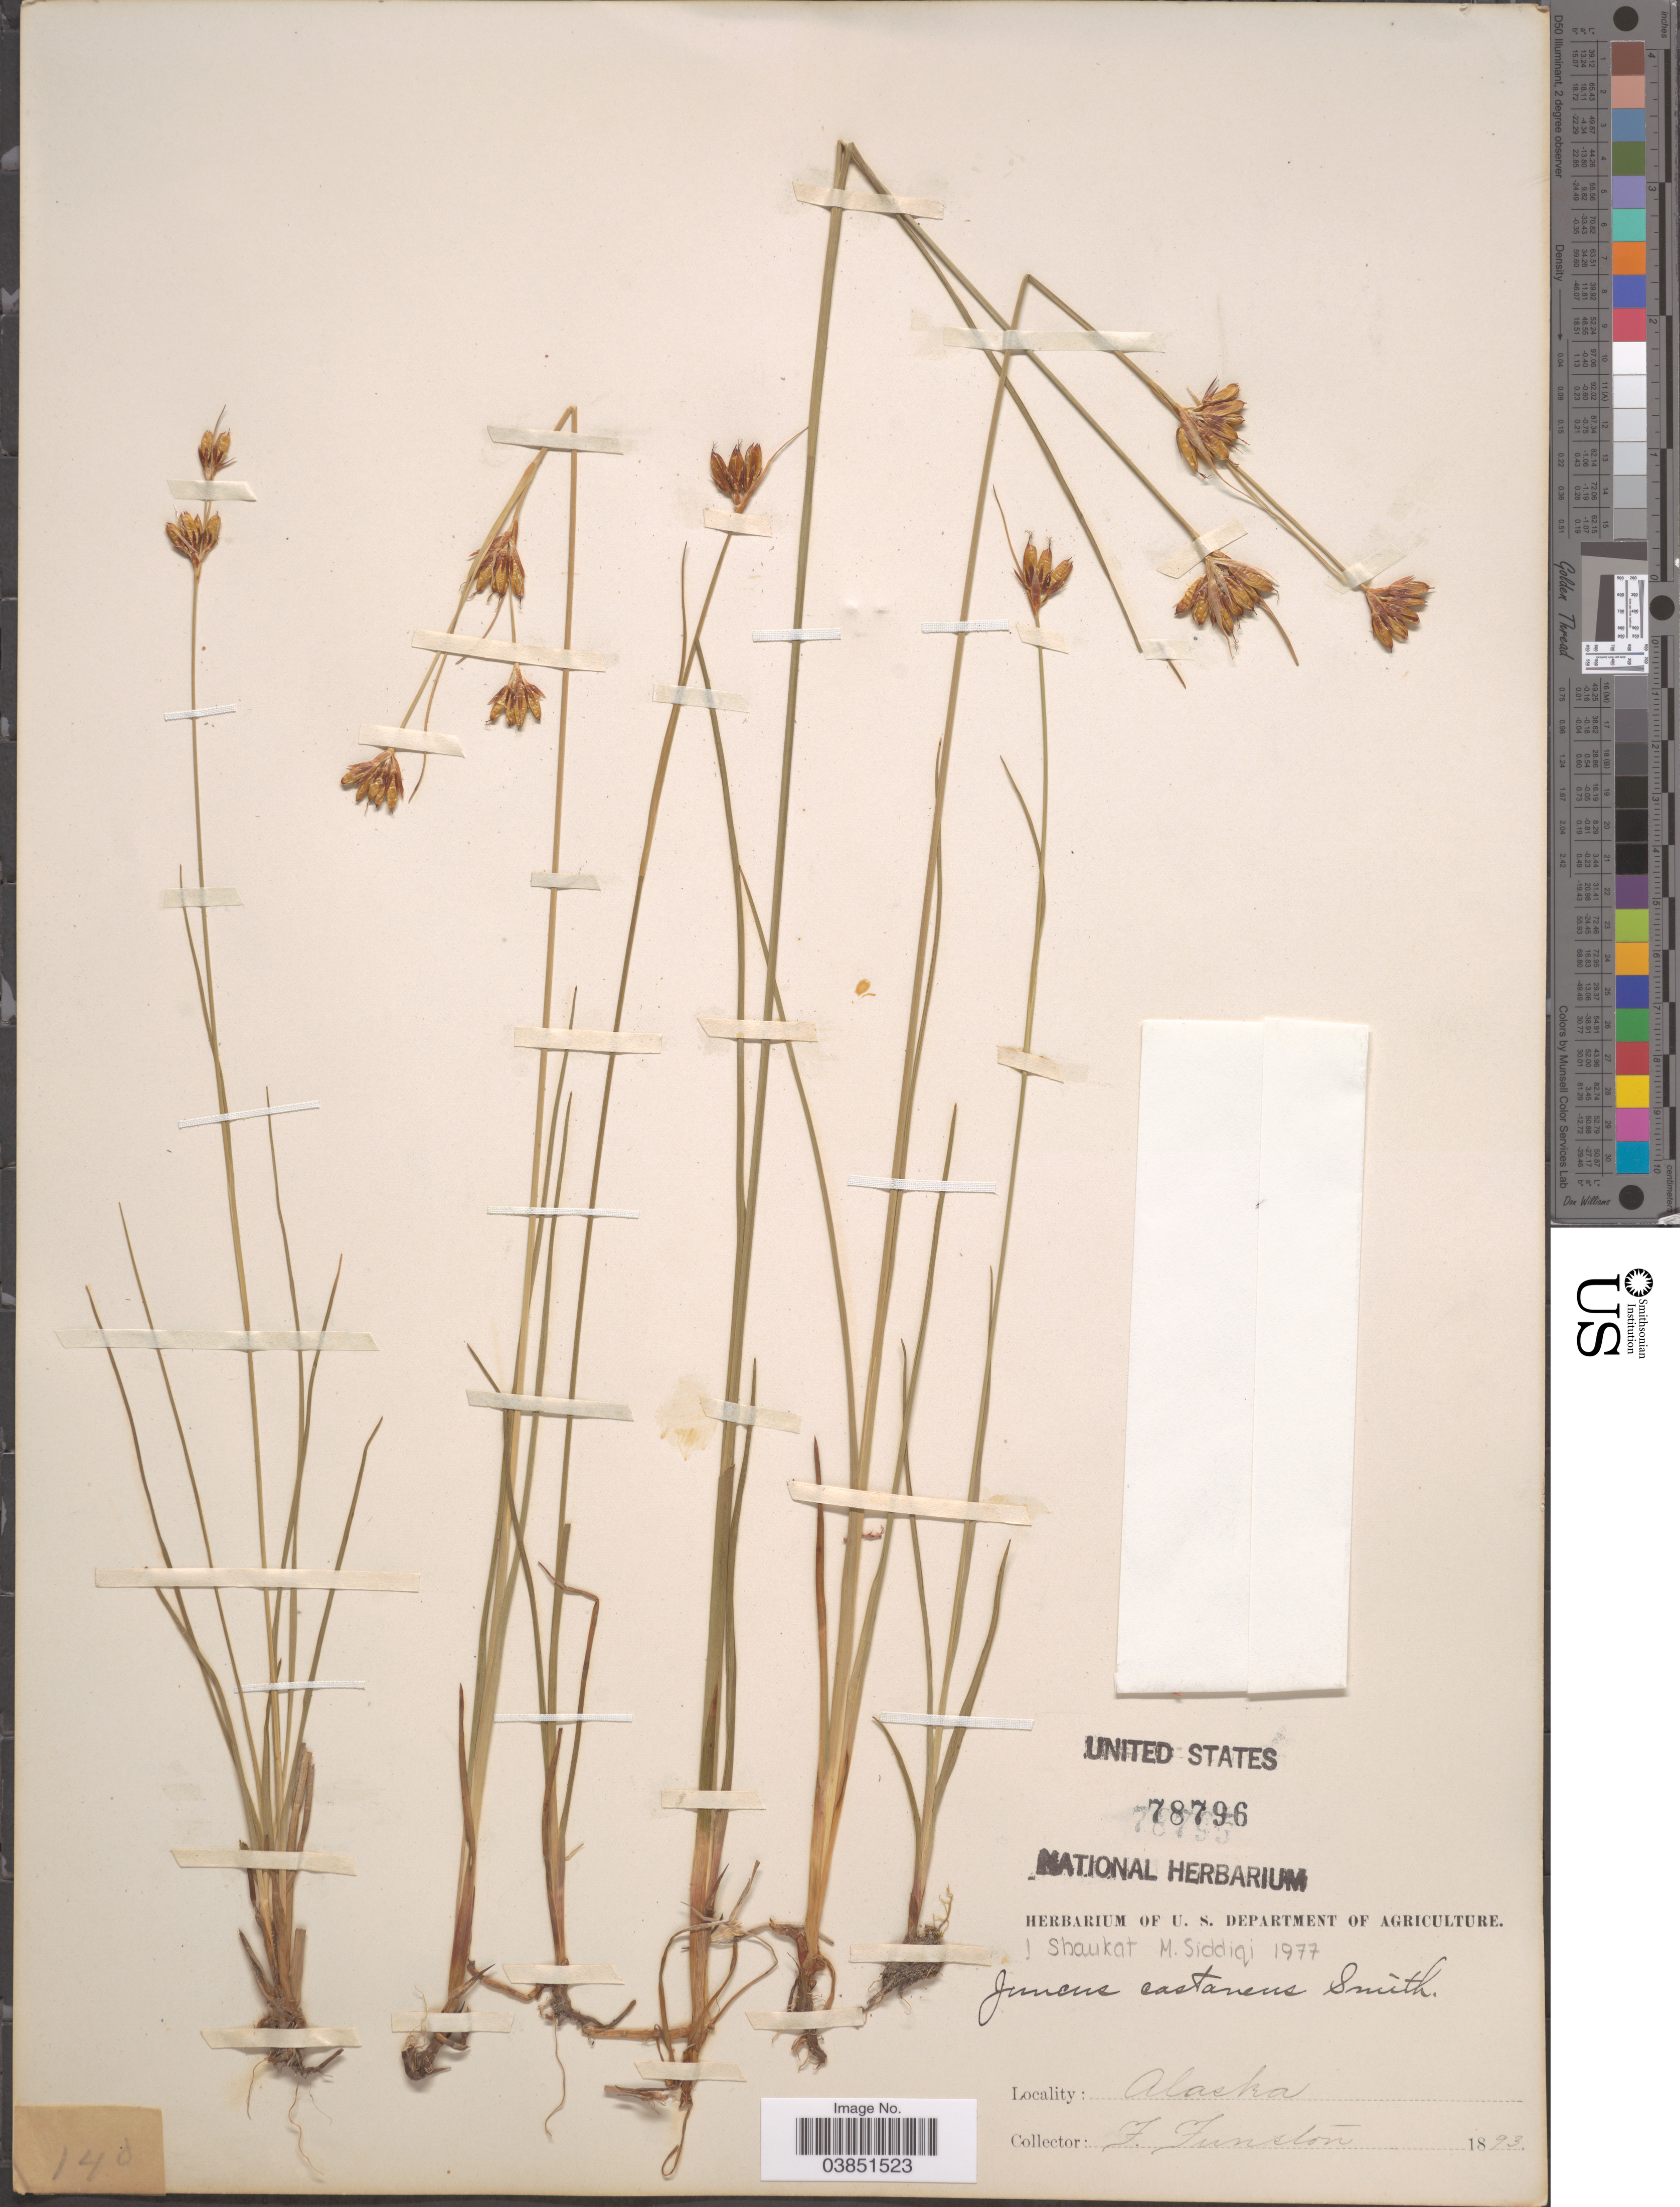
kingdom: Plantae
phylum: Tracheophyta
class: Liliopsida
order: Poales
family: Juncaceae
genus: Juncus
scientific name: Juncus castaneus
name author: Sm.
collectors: F. Funston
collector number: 140 ?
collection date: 1893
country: United States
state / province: Alaska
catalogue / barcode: US 78796